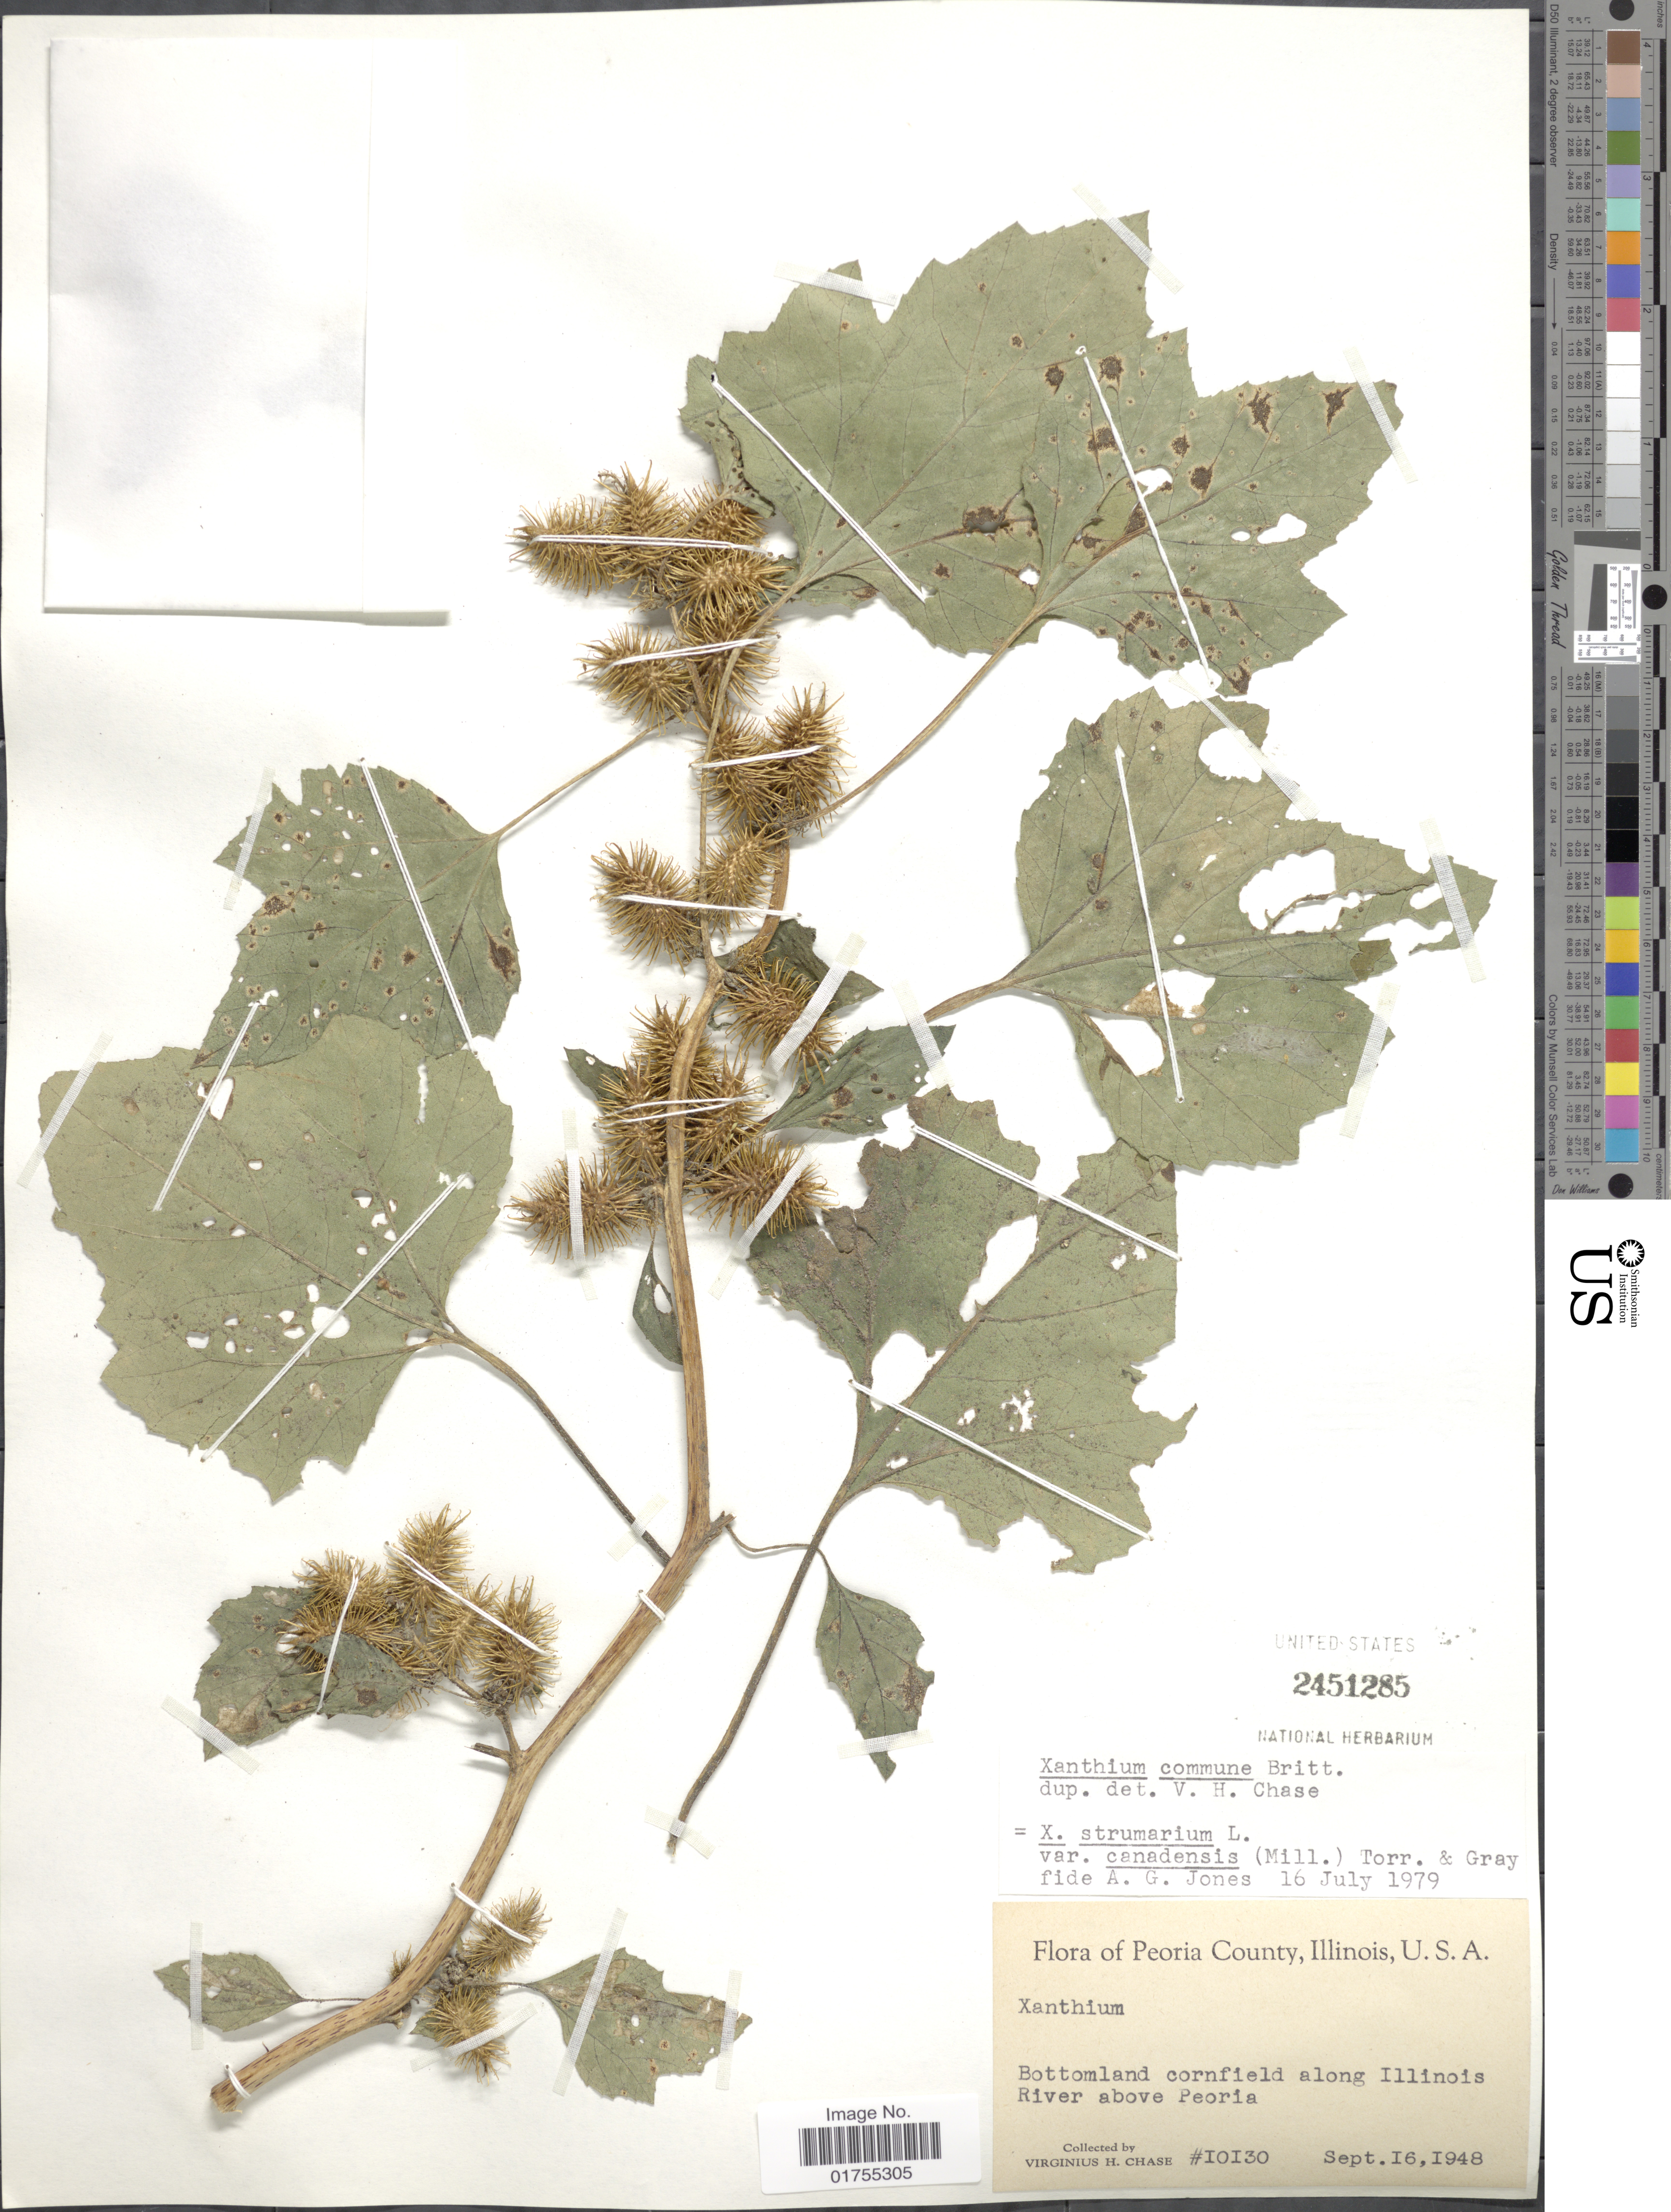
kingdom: Plantae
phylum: Tracheophyta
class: Magnoliopsida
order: Asterales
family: Asteraceae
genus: Xanthium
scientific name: Xanthium strumarium var. canadense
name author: (Mill.) Torr. & A. Gray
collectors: V. H. Chase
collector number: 10130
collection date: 1948-09-16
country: United States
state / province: Illinois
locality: Peoria County, Bottomland cornfield along Illinois River above Peoria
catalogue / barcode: US 2451285